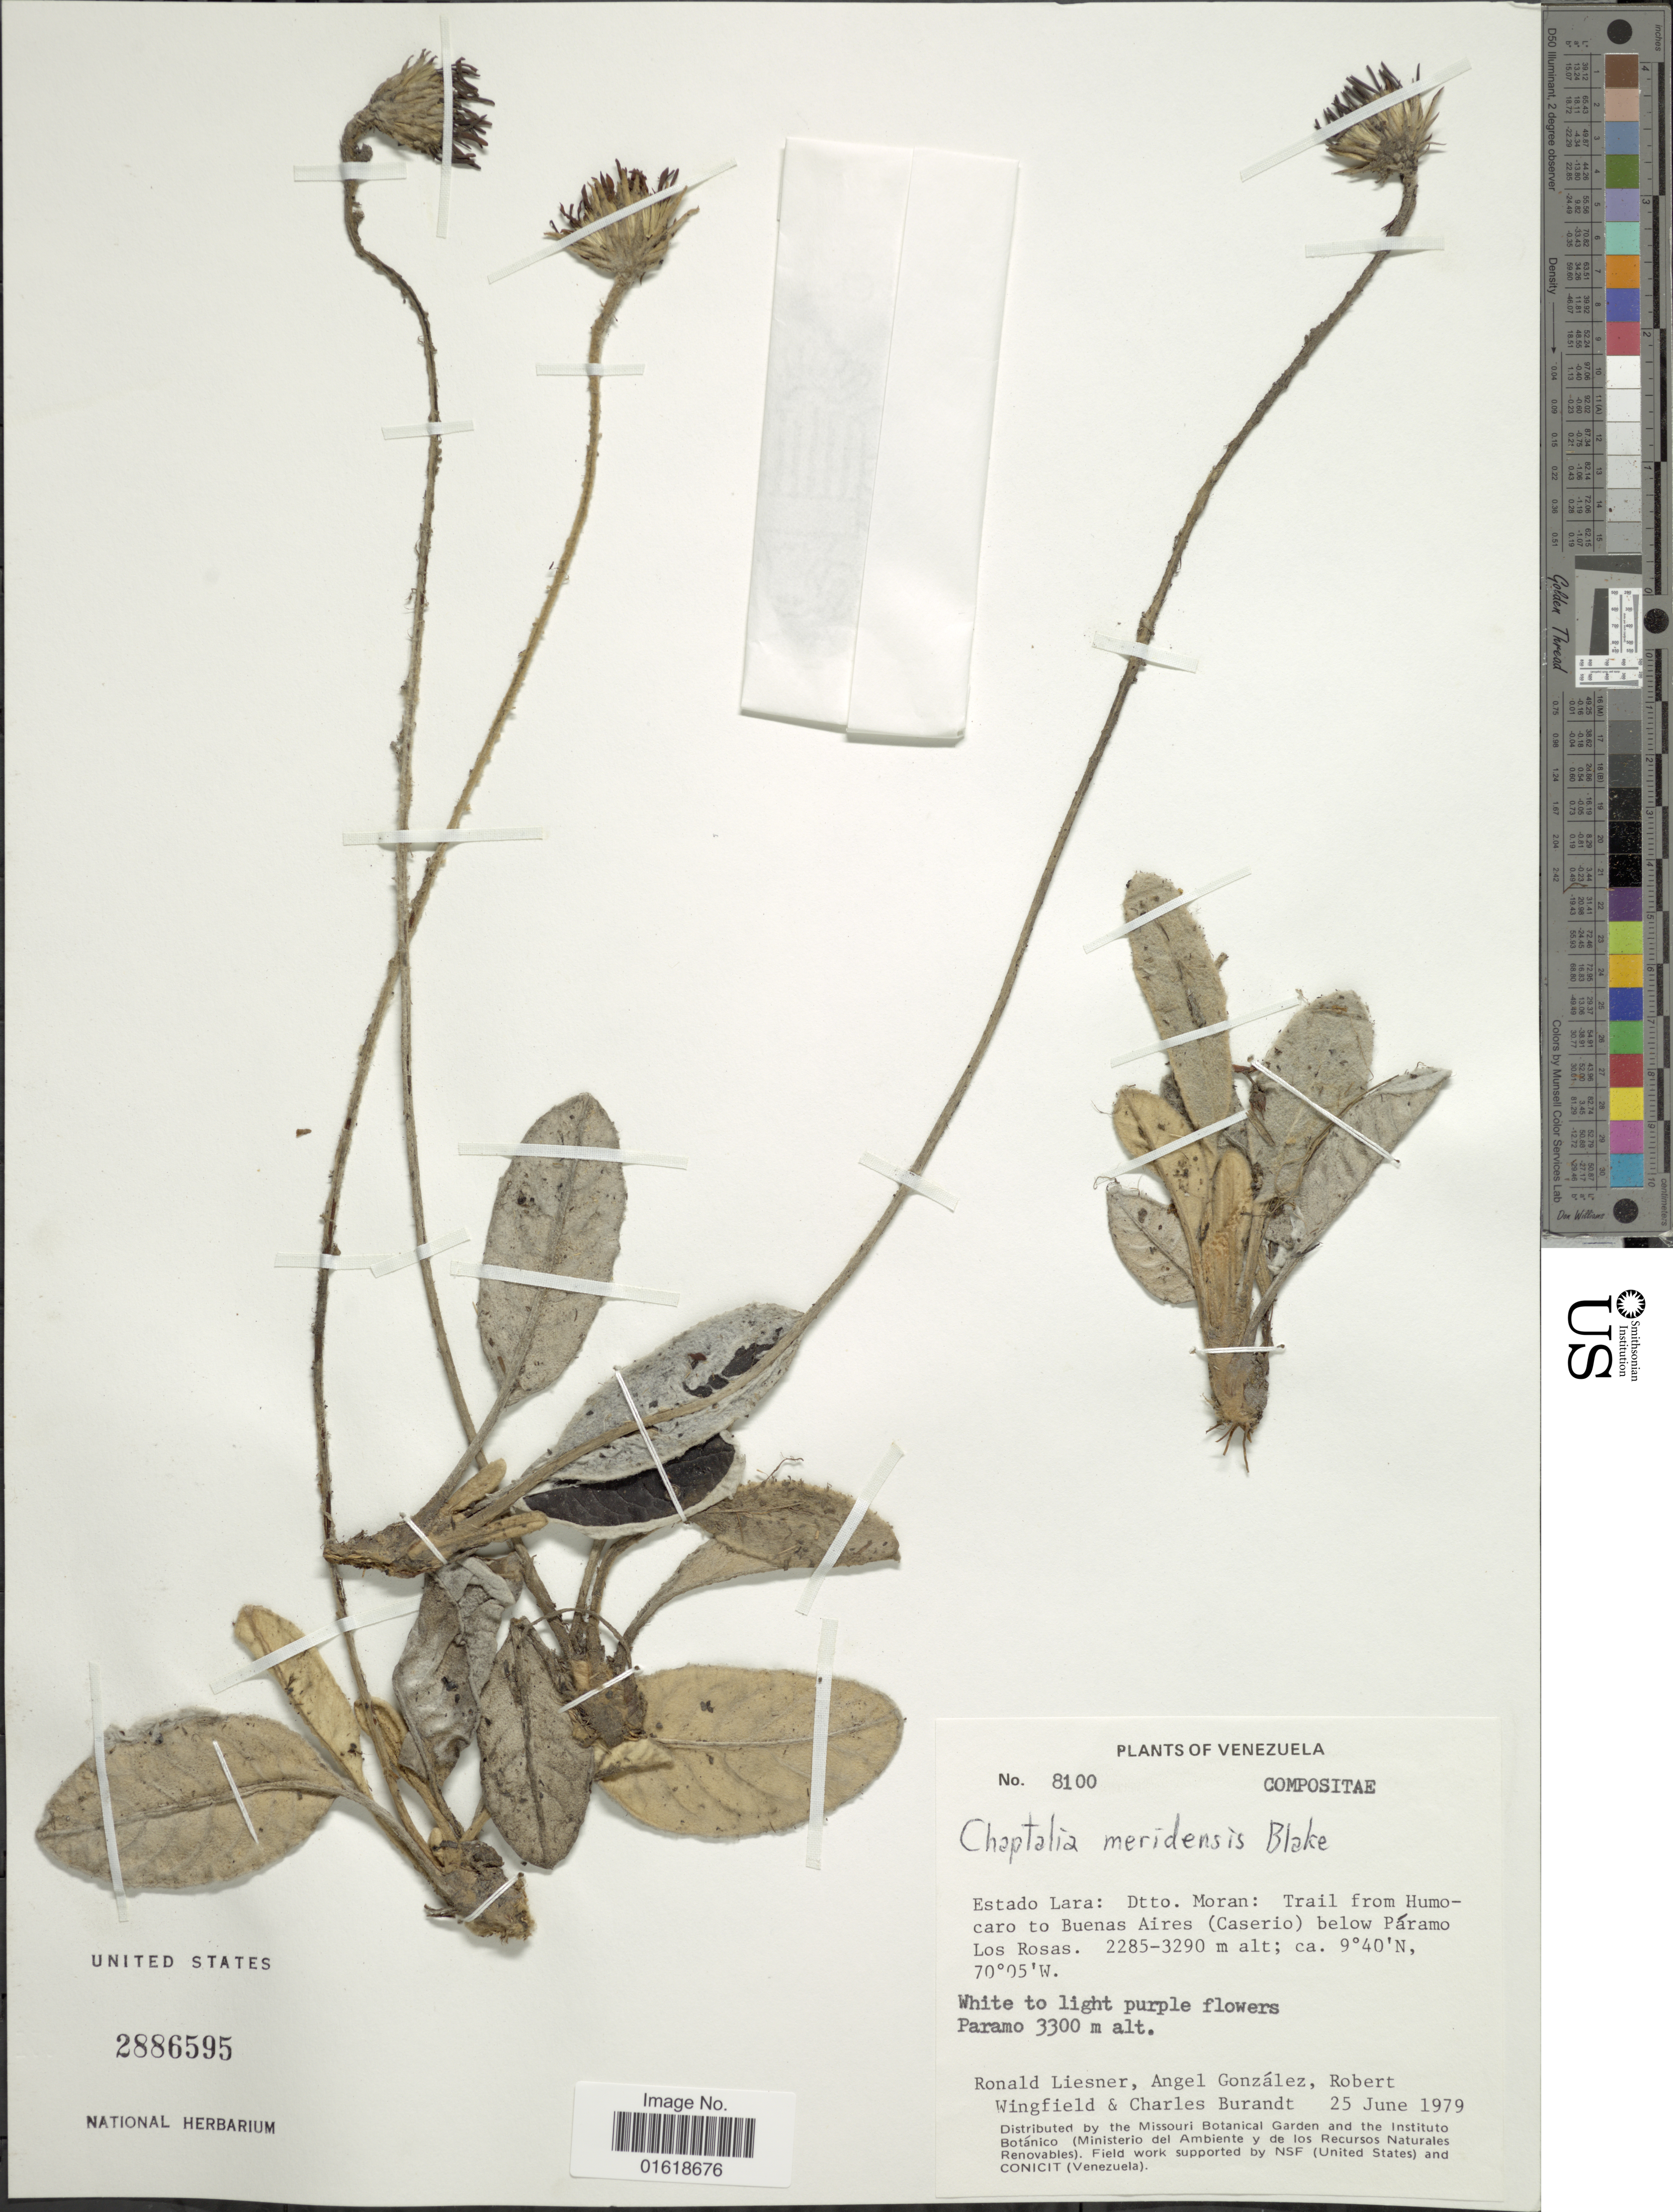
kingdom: Plantae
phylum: Tracheophyta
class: Magnoliopsida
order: Asterales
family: Asteraceae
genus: Chaptalia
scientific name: Chaptalia meridensis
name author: S.F. Blake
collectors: R. L. Liesner, A. C. González, R. C. Wingfield & C. Burandt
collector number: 8100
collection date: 1979-06-25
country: Venezuela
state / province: Lara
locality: Estado Lara: Dtto. Moran: Trail from Humocaro to Buenas Aures (Caserio) below Páramo Los Rosas.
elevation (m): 3300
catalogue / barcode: US 2886595